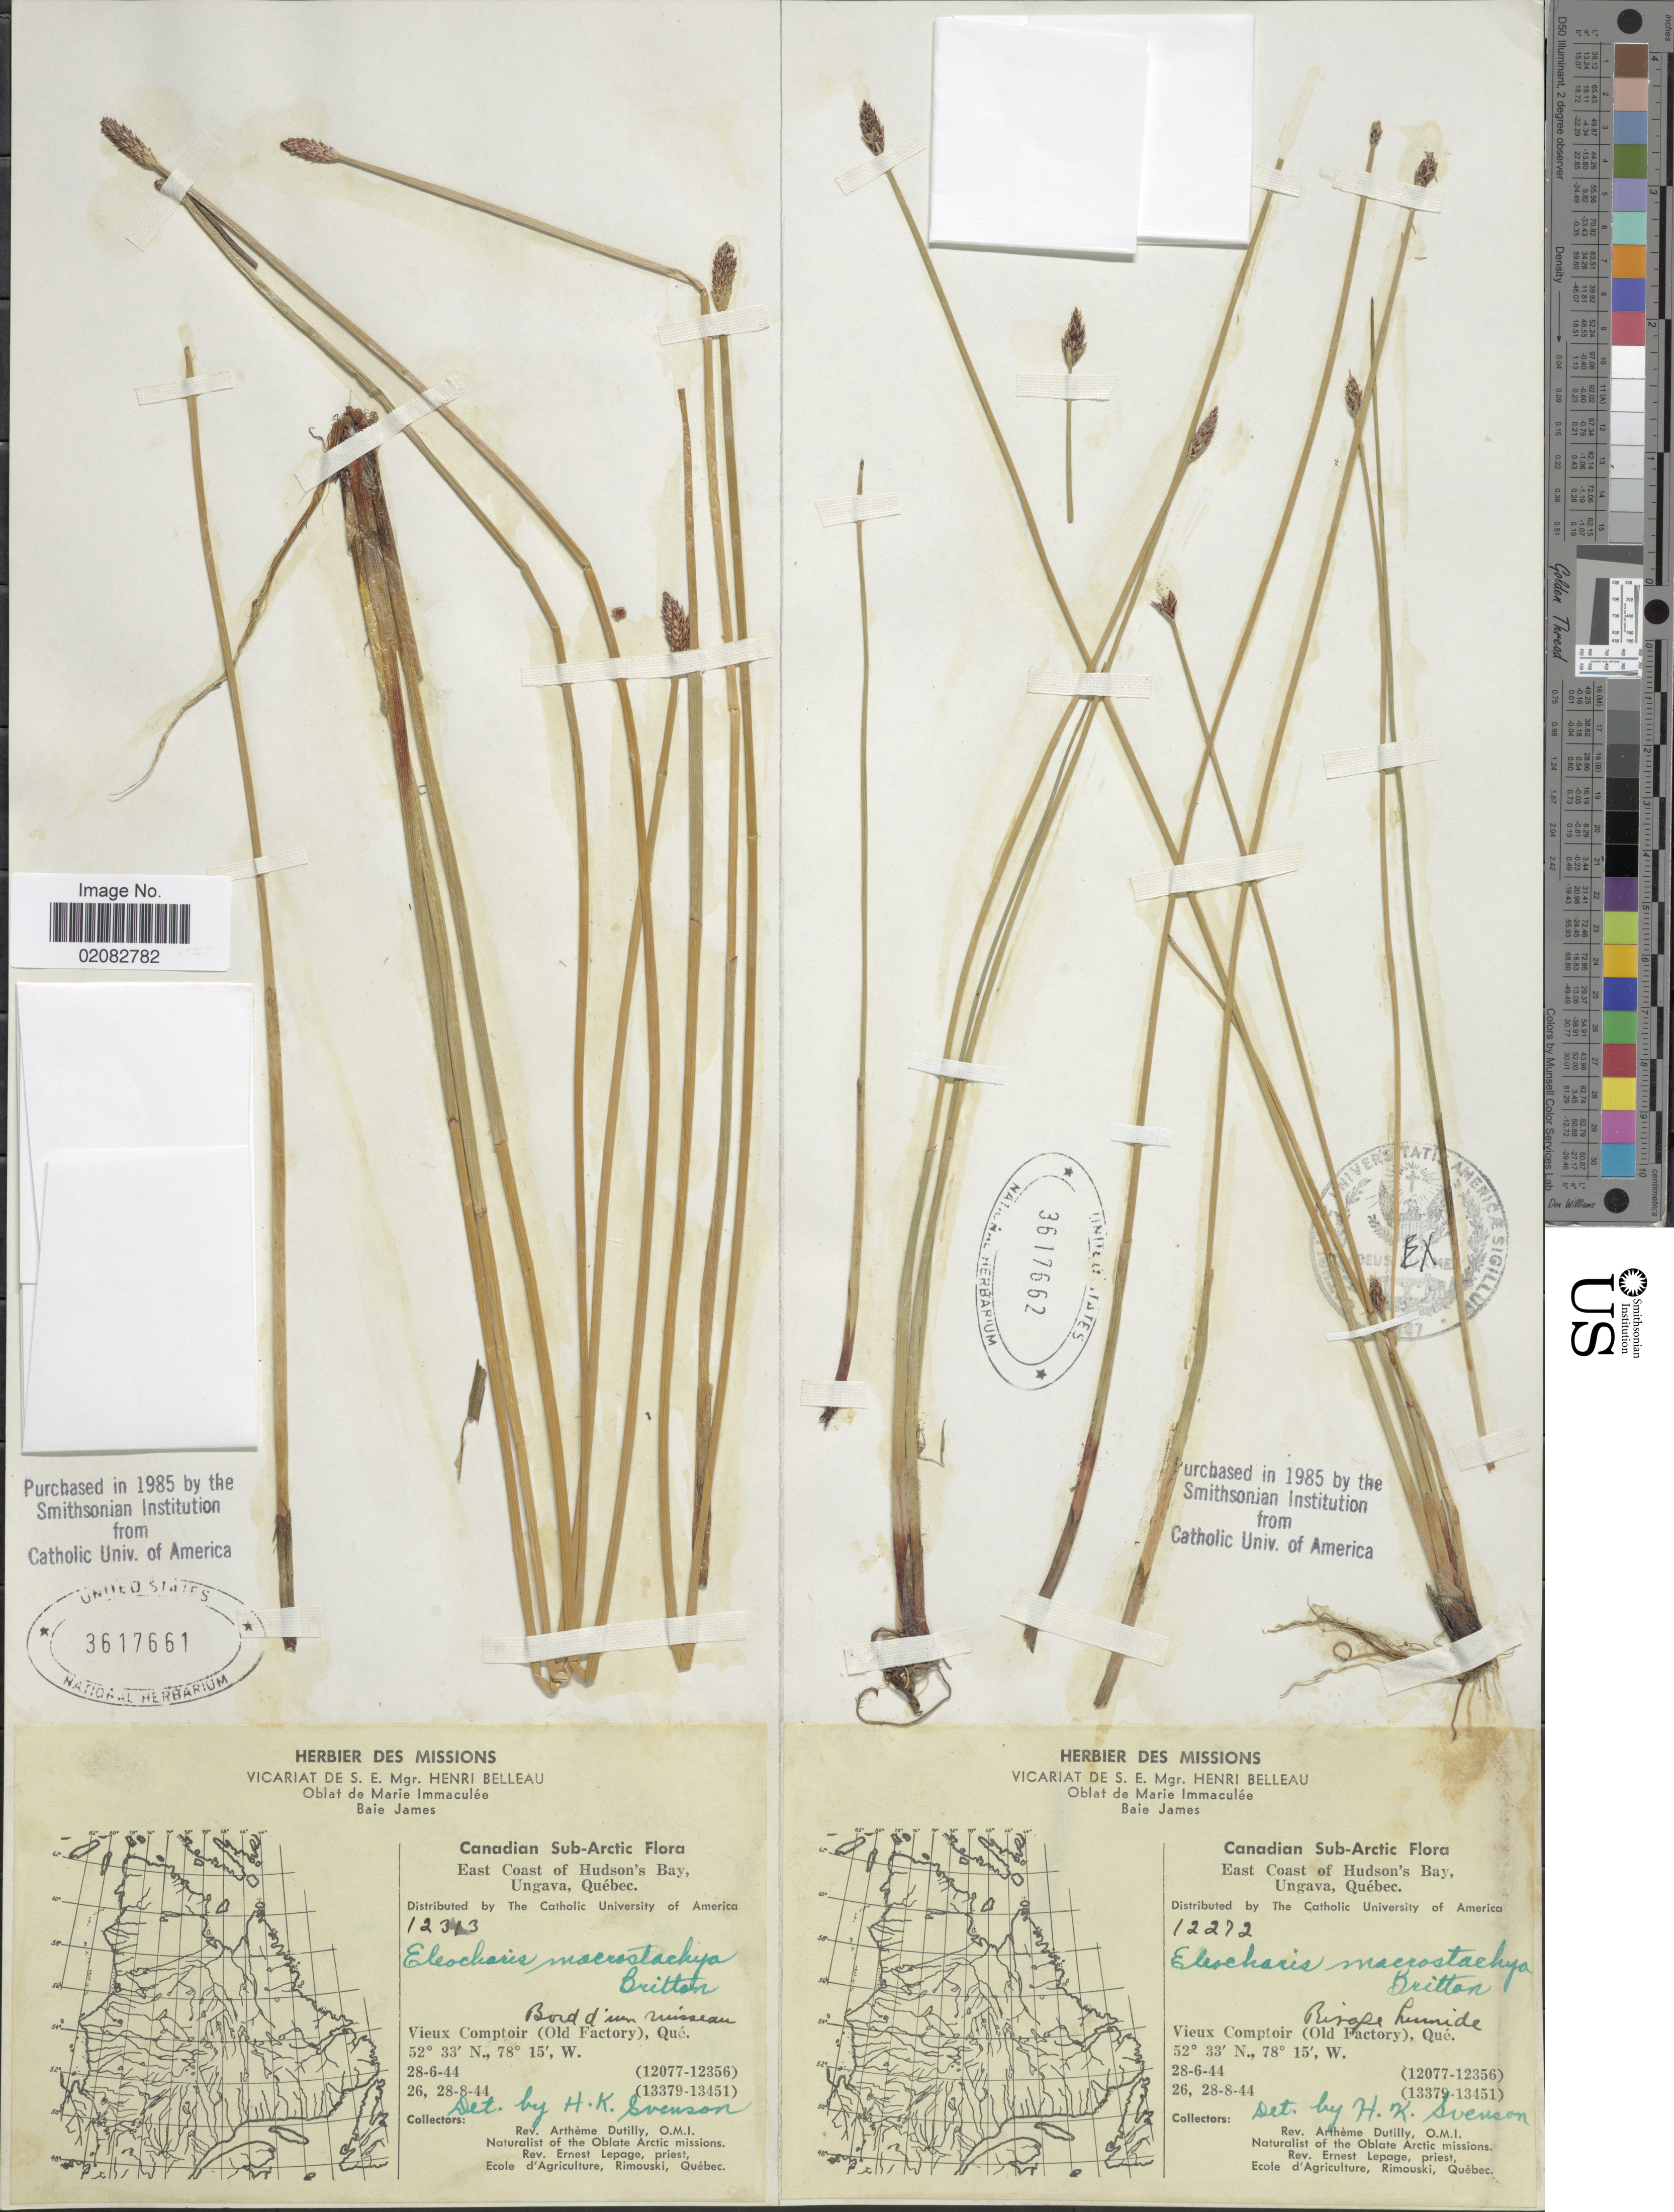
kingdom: Plantae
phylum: Tracheophyta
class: Liliopsida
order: Poales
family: Cyperaceae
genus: Eleocharis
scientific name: Eleocharis macrostachya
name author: Britton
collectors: A. Dutilly & E. Lepage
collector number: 12313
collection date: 1944-06-28/1944-08-26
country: Canada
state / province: Quebec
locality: Canadian Sub-Arctic, East Coast of Hudson's Bay, Ungava, Vieux Comptoir (Old Factory), Bord d'un ruisseau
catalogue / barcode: US 3617661